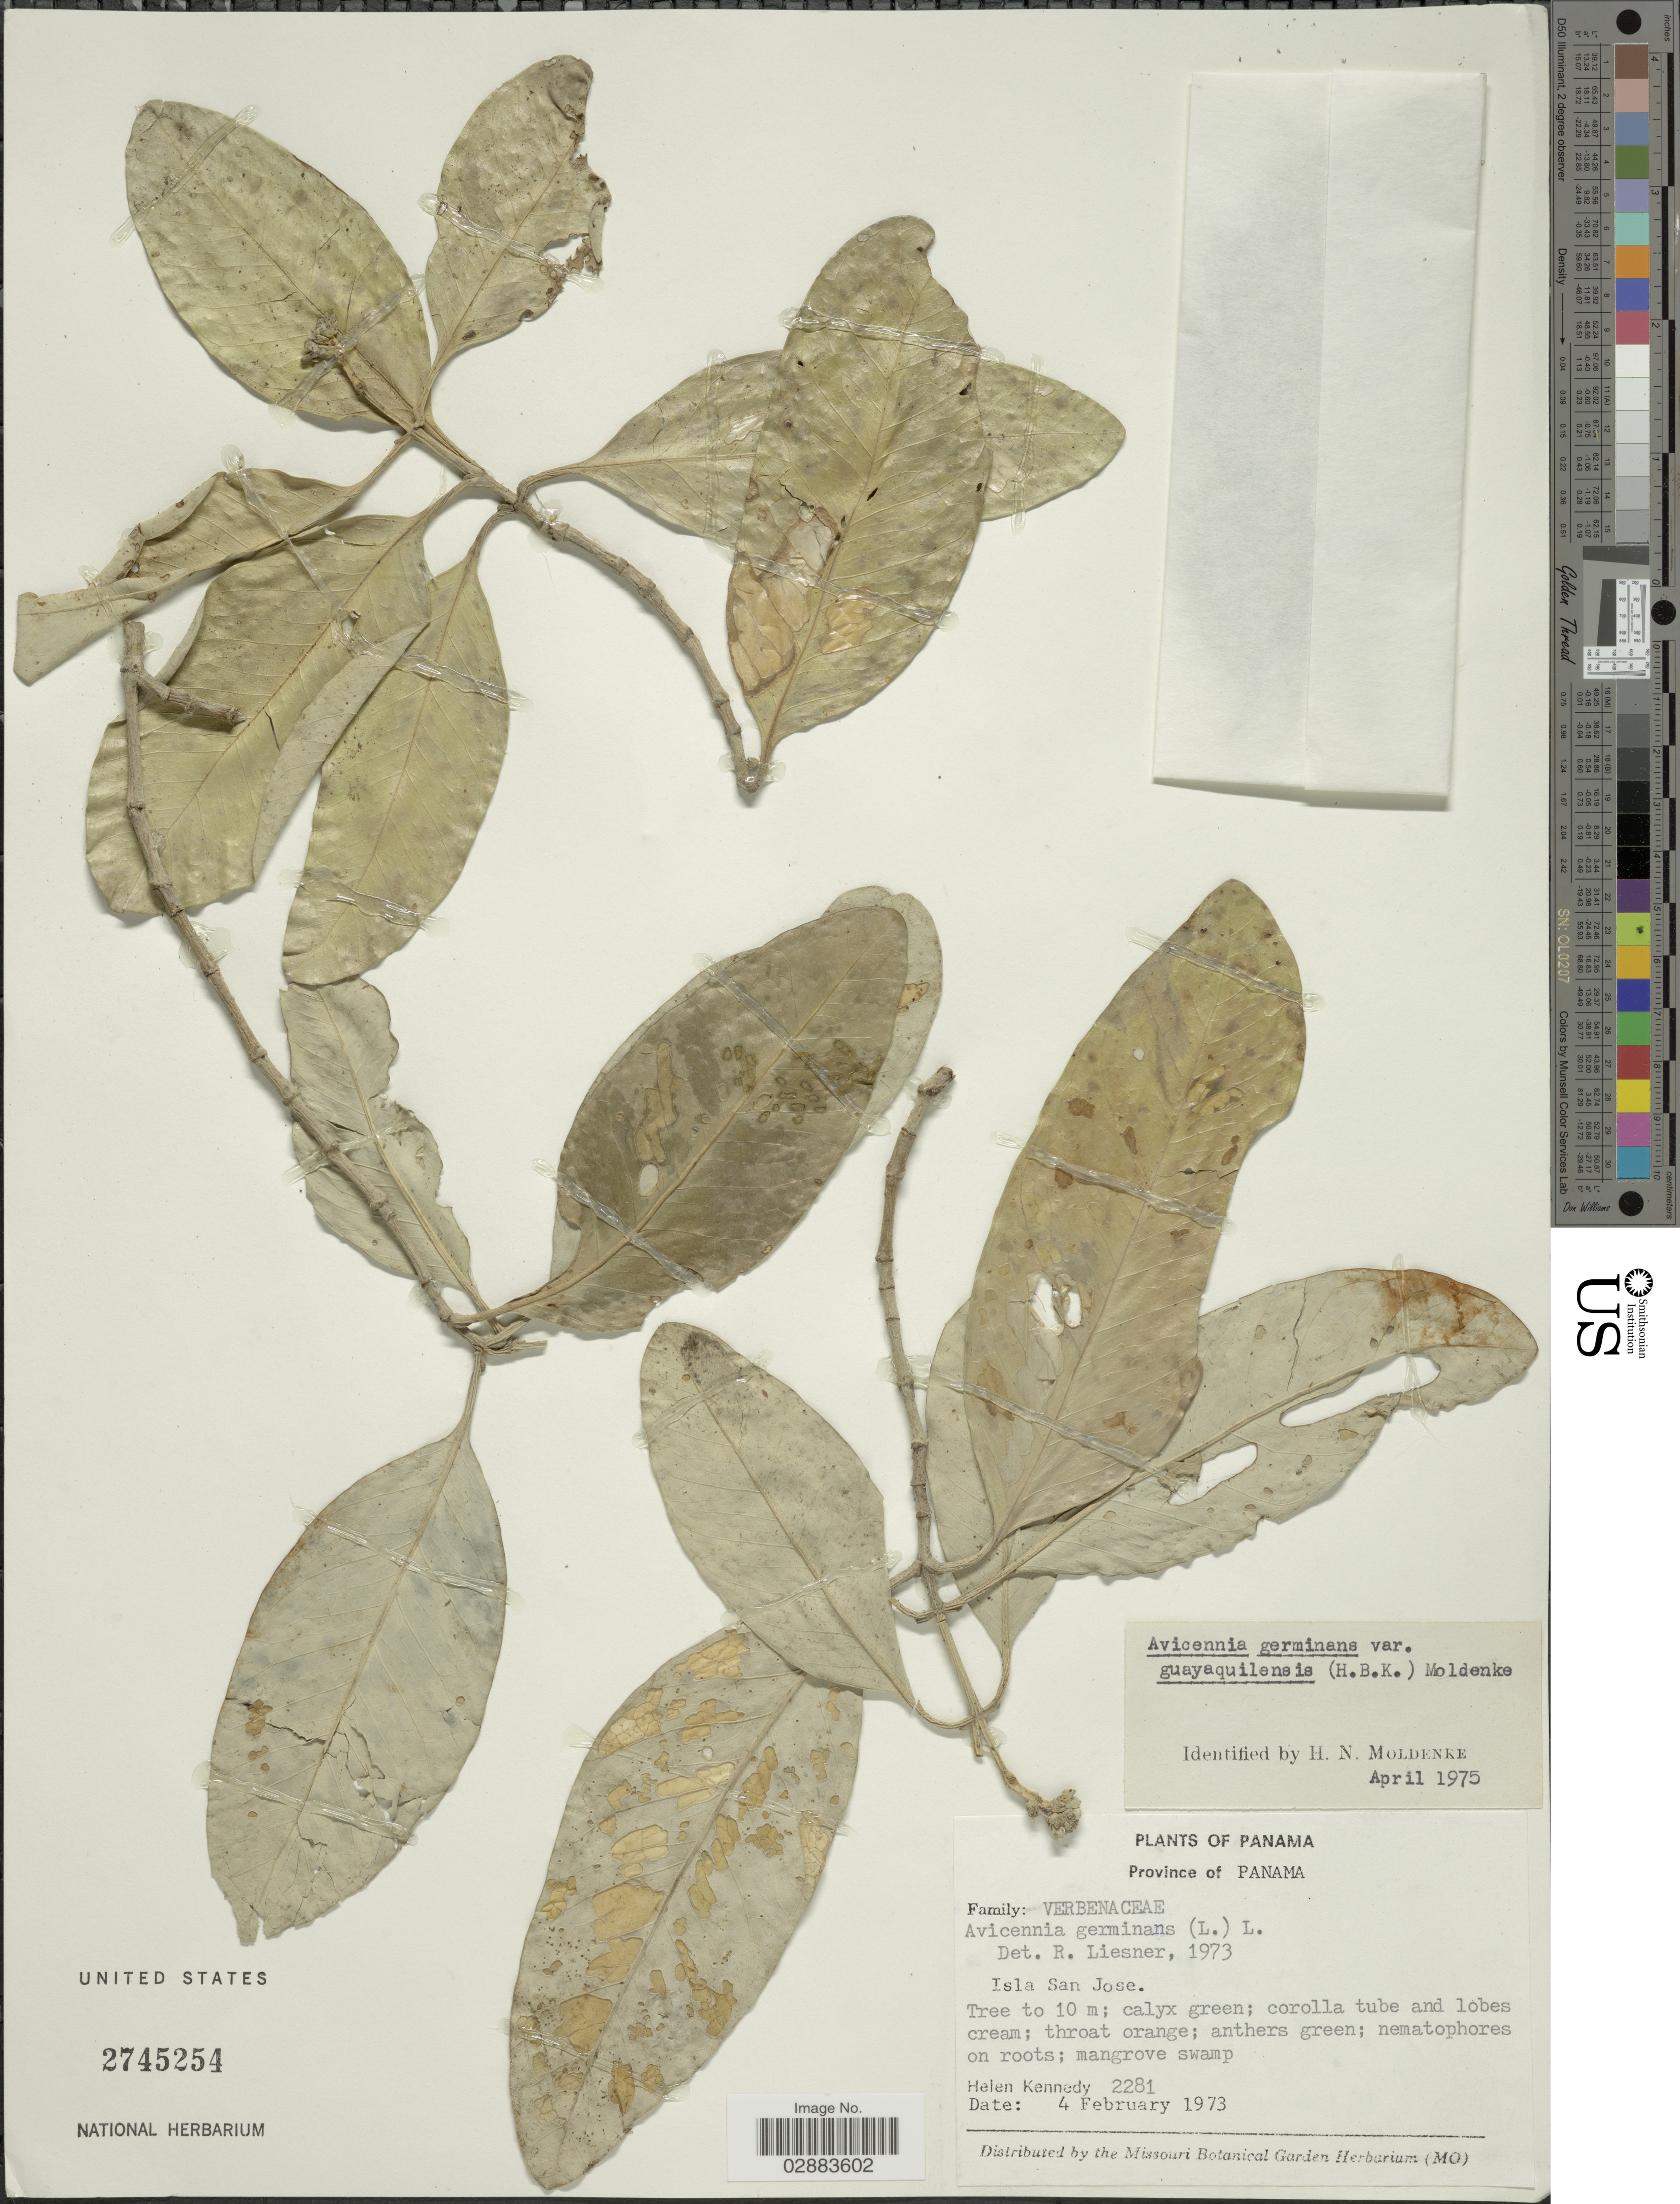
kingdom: Plantae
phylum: Tracheophyta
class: Magnoliopsida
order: Lamiales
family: Acanthaceae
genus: Avicennia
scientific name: Avicennia germinans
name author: (L.) L.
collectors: H. Kennedy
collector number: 2281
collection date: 1973-02-04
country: Panama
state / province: Panamá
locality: Isla San Jose.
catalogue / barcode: US 2745254